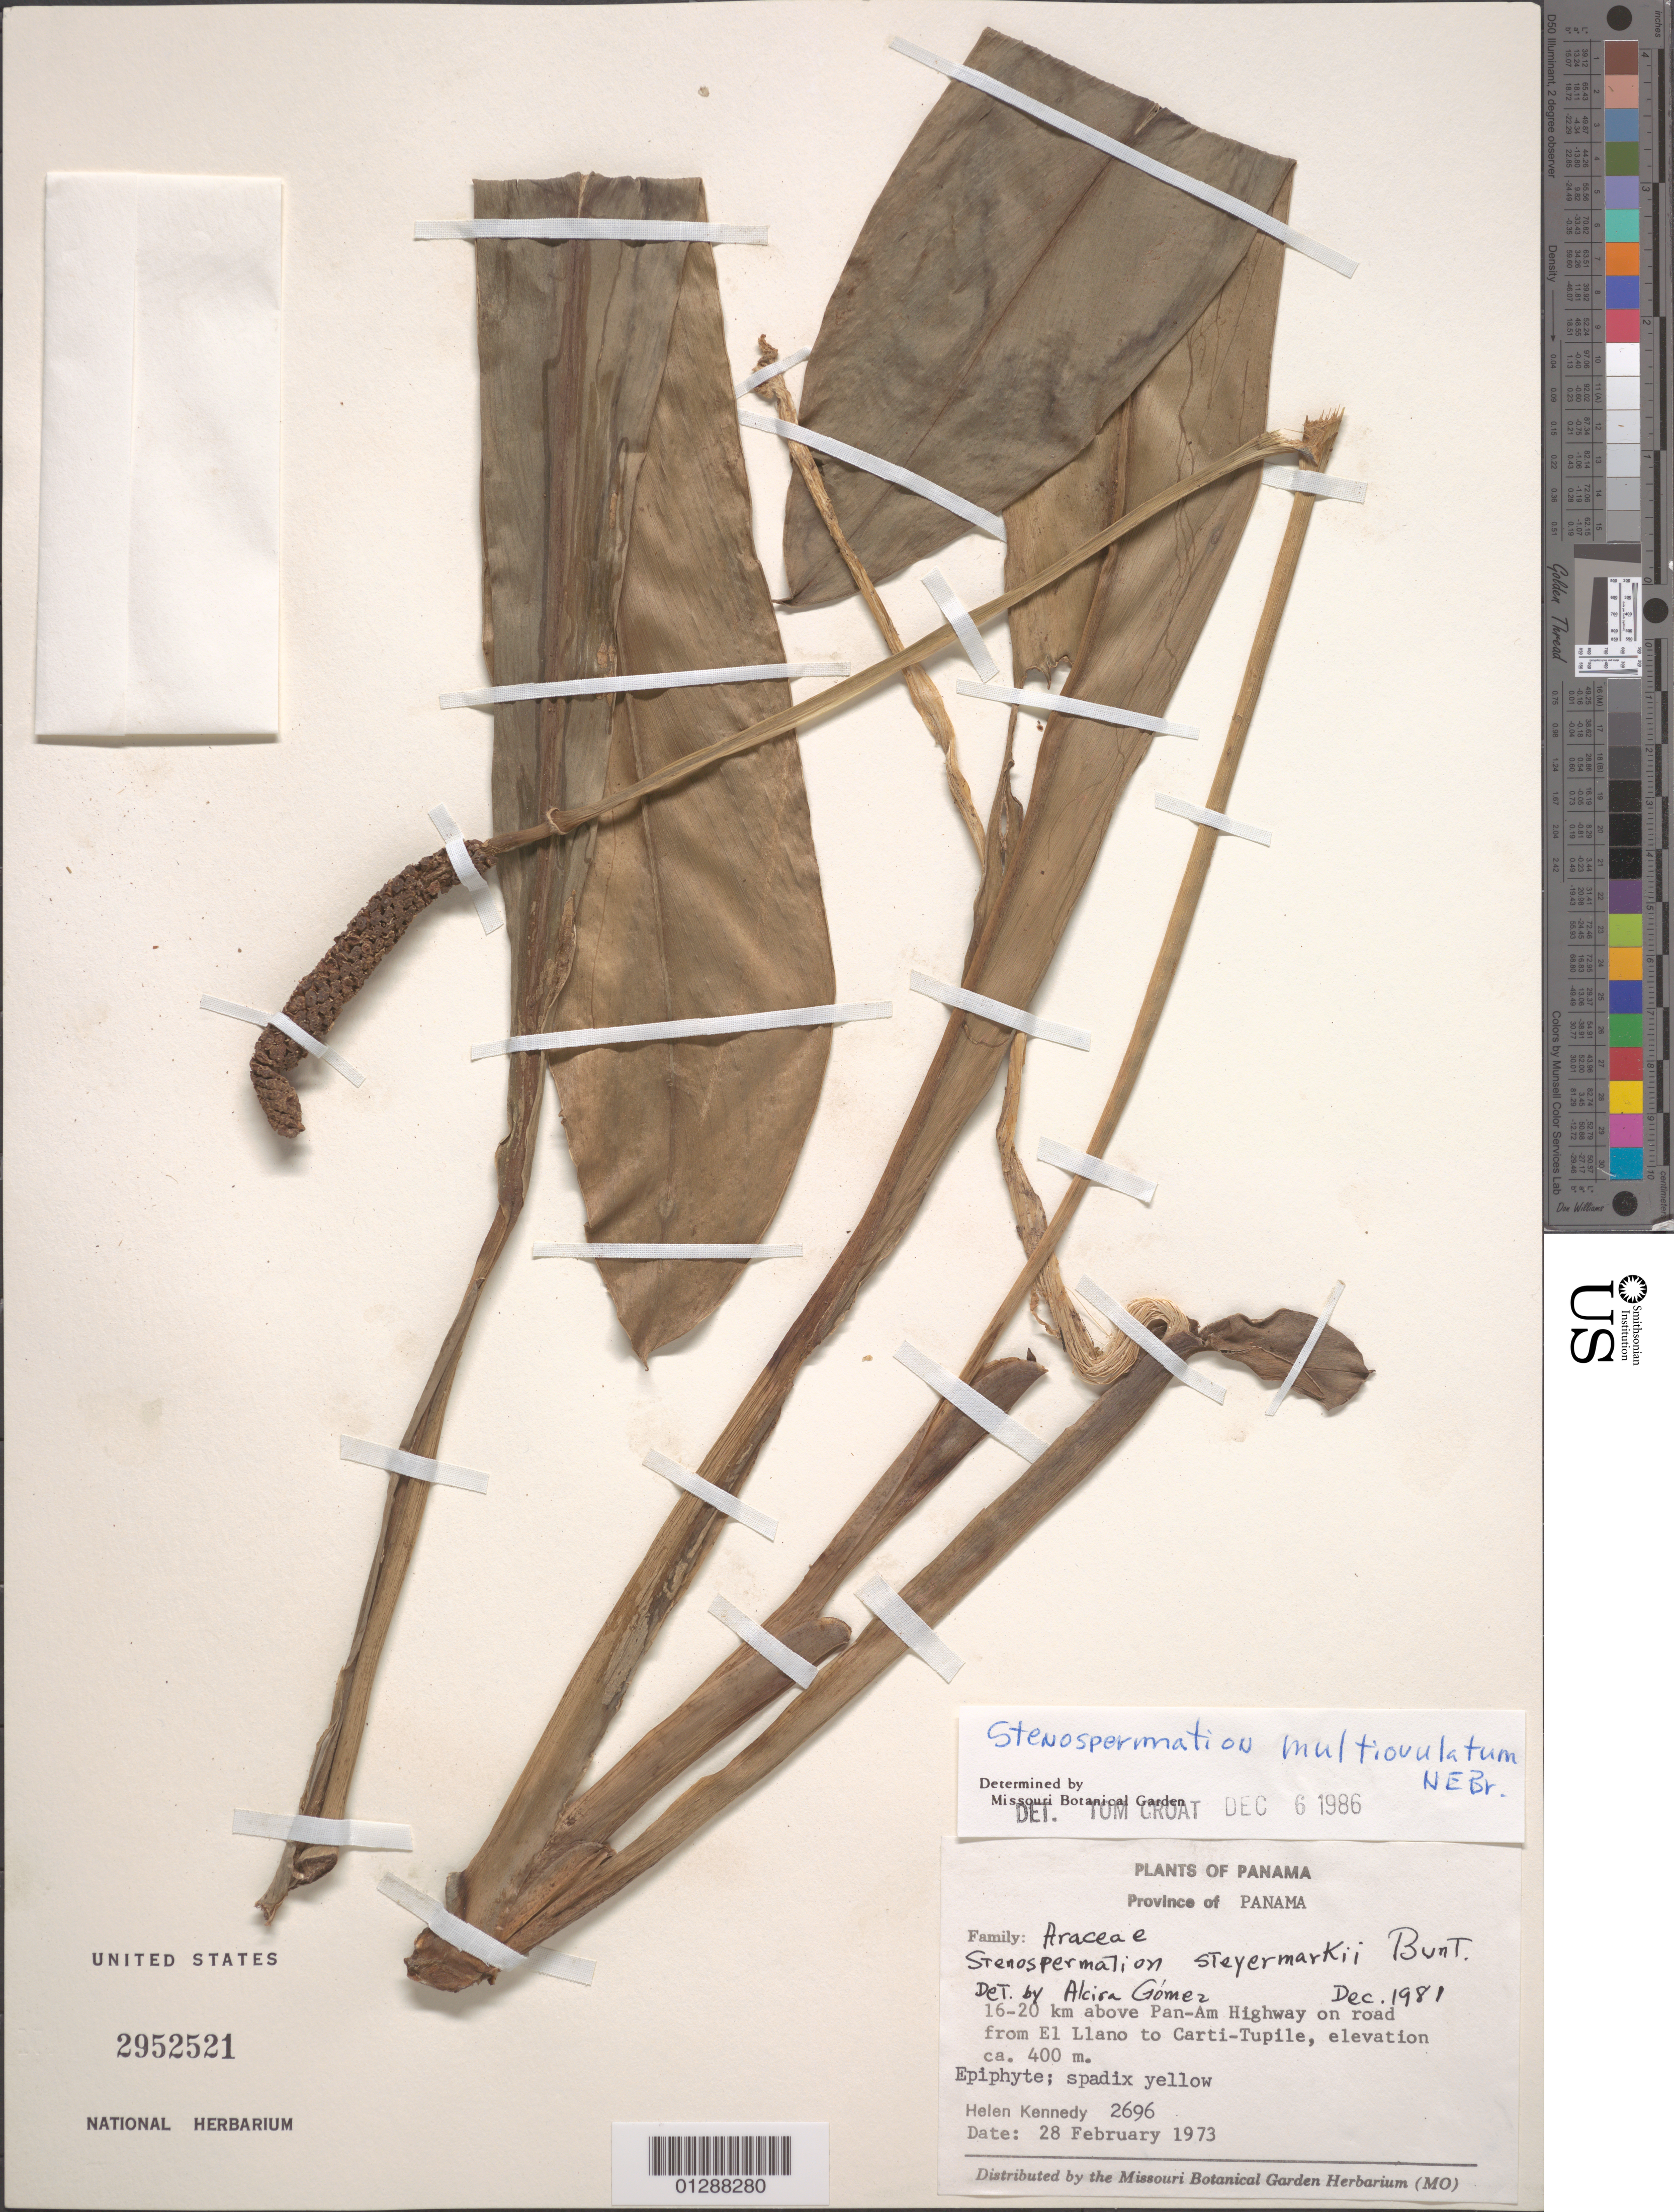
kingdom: Plantae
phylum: Tracheophyta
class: Liliopsida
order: Alismatales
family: Araceae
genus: Stenospermation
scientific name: Stenospermation multiovulatum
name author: (Engl.) N.E. Br.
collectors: H. Kennedy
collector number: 2696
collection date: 1973-02-28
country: Panama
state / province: Panamá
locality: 16-20 km above Pan-Am Highway on road from El Llano to Carti-Tupile.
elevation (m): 400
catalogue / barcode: US 2952521